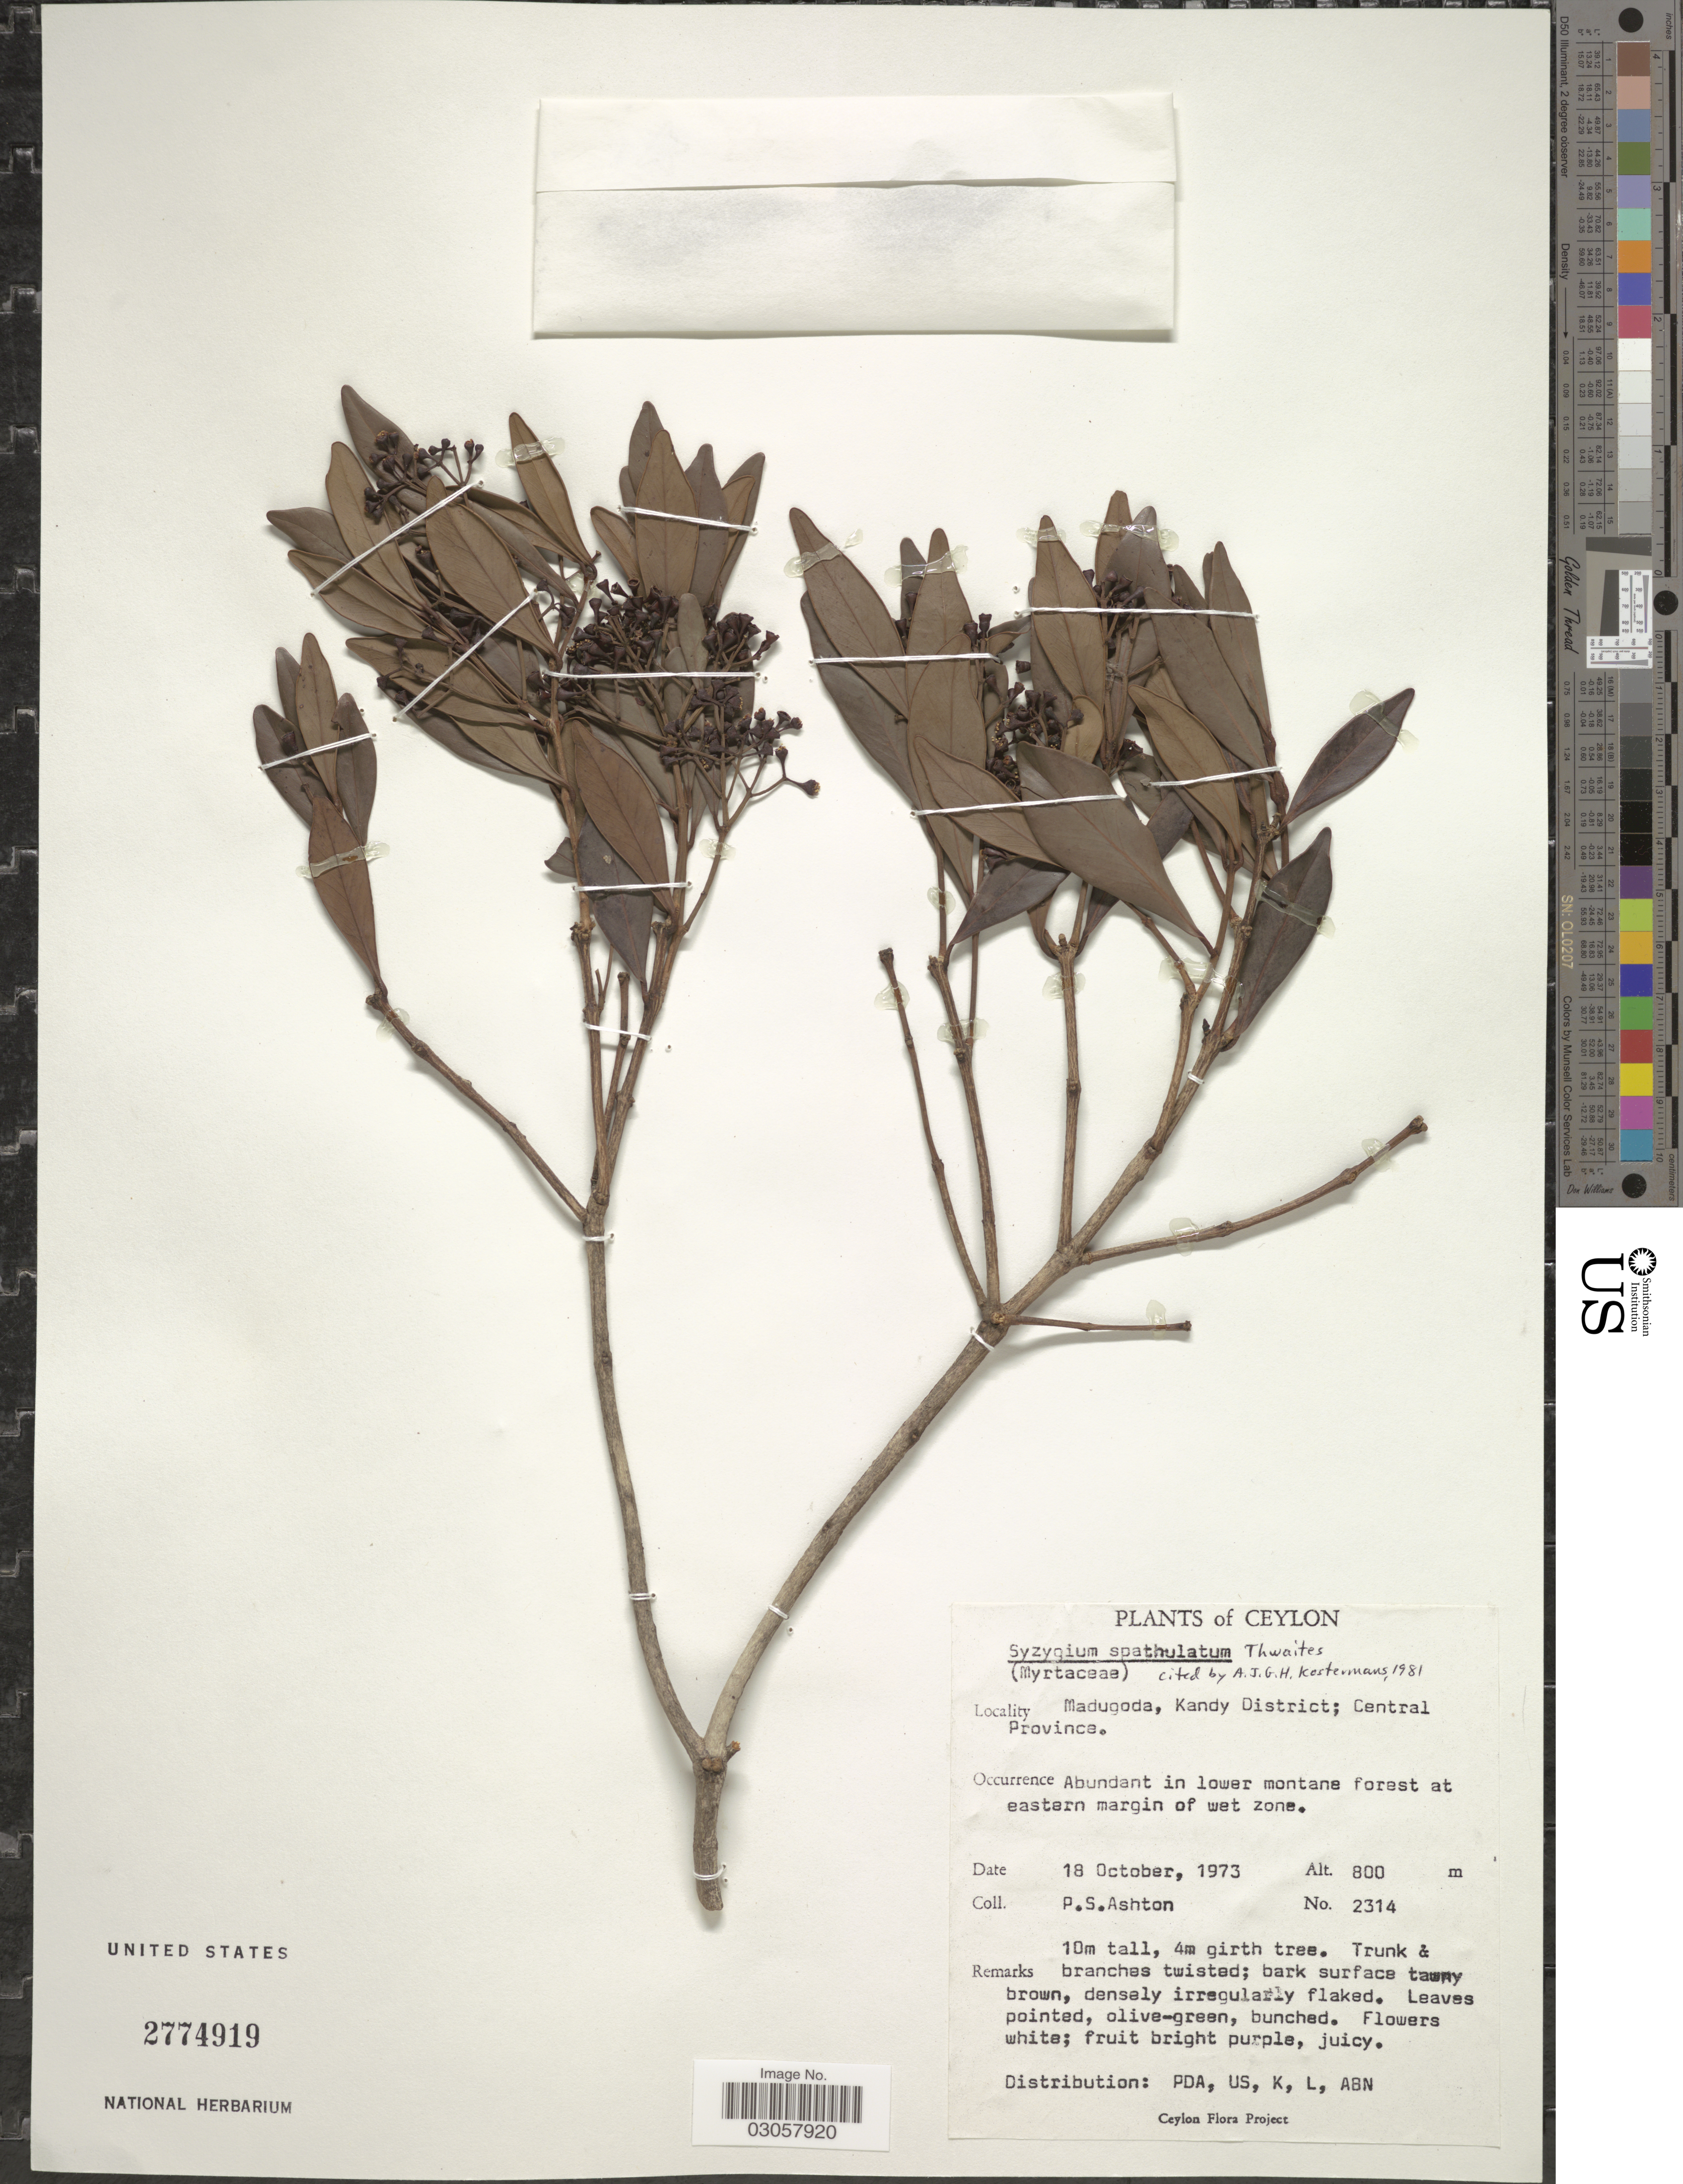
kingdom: Plantae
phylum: Tracheophyta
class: Magnoliopsida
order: Myrtales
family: Myrtaceae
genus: Syzygium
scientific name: Syzygium spathulatum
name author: Thwaites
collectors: P. S. Ashton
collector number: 2314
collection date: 1973-10-18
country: Sri Lanka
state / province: Central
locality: Ceylon. Madugoda, Kandy District. Abundant in lower montane forest at eastern margin of wet zone.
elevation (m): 800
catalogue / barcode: US 2774919